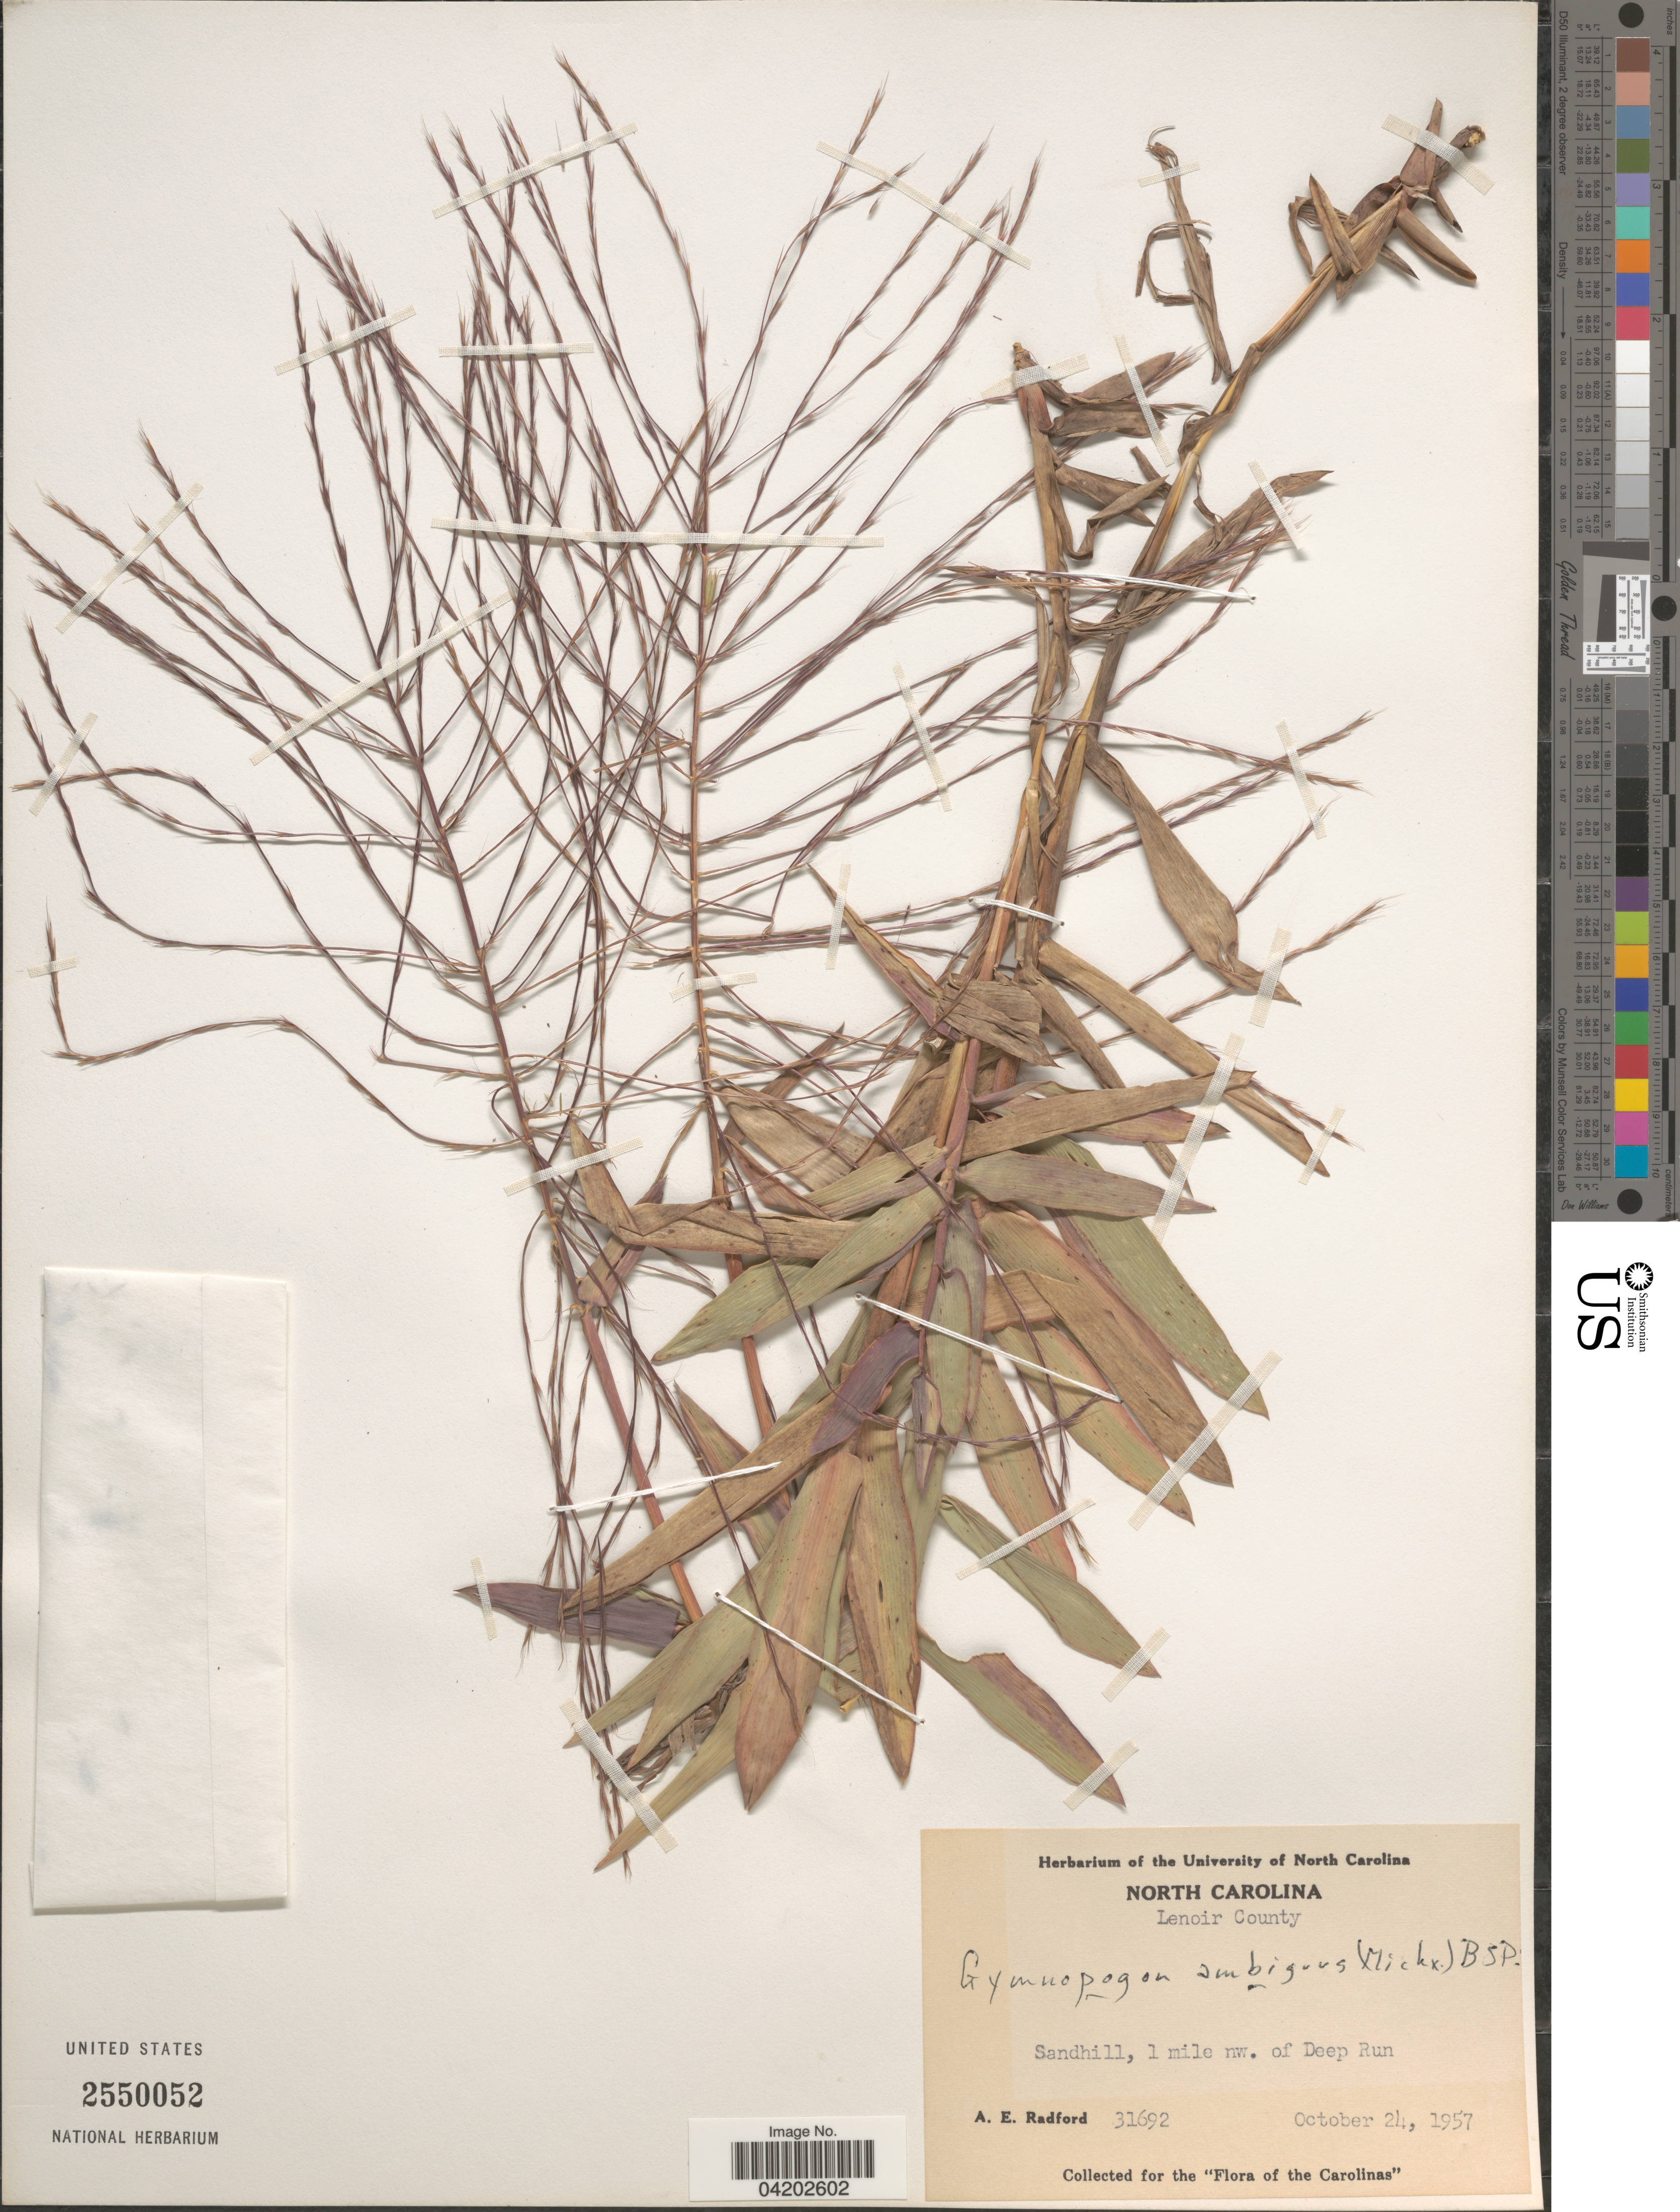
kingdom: Plantae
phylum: Tracheophyta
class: Liliopsida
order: Poales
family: Poaceae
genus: Gymnopogon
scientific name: Gymnopogon ambiguus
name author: (Michx.) Britton, Stearns & Poggenb.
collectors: A. E. Radford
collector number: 31692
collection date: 1957-10-24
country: United States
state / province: North Carolina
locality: Lenoir County. Sandhill, 1 mile nw. of Deep Run.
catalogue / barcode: US 2550052